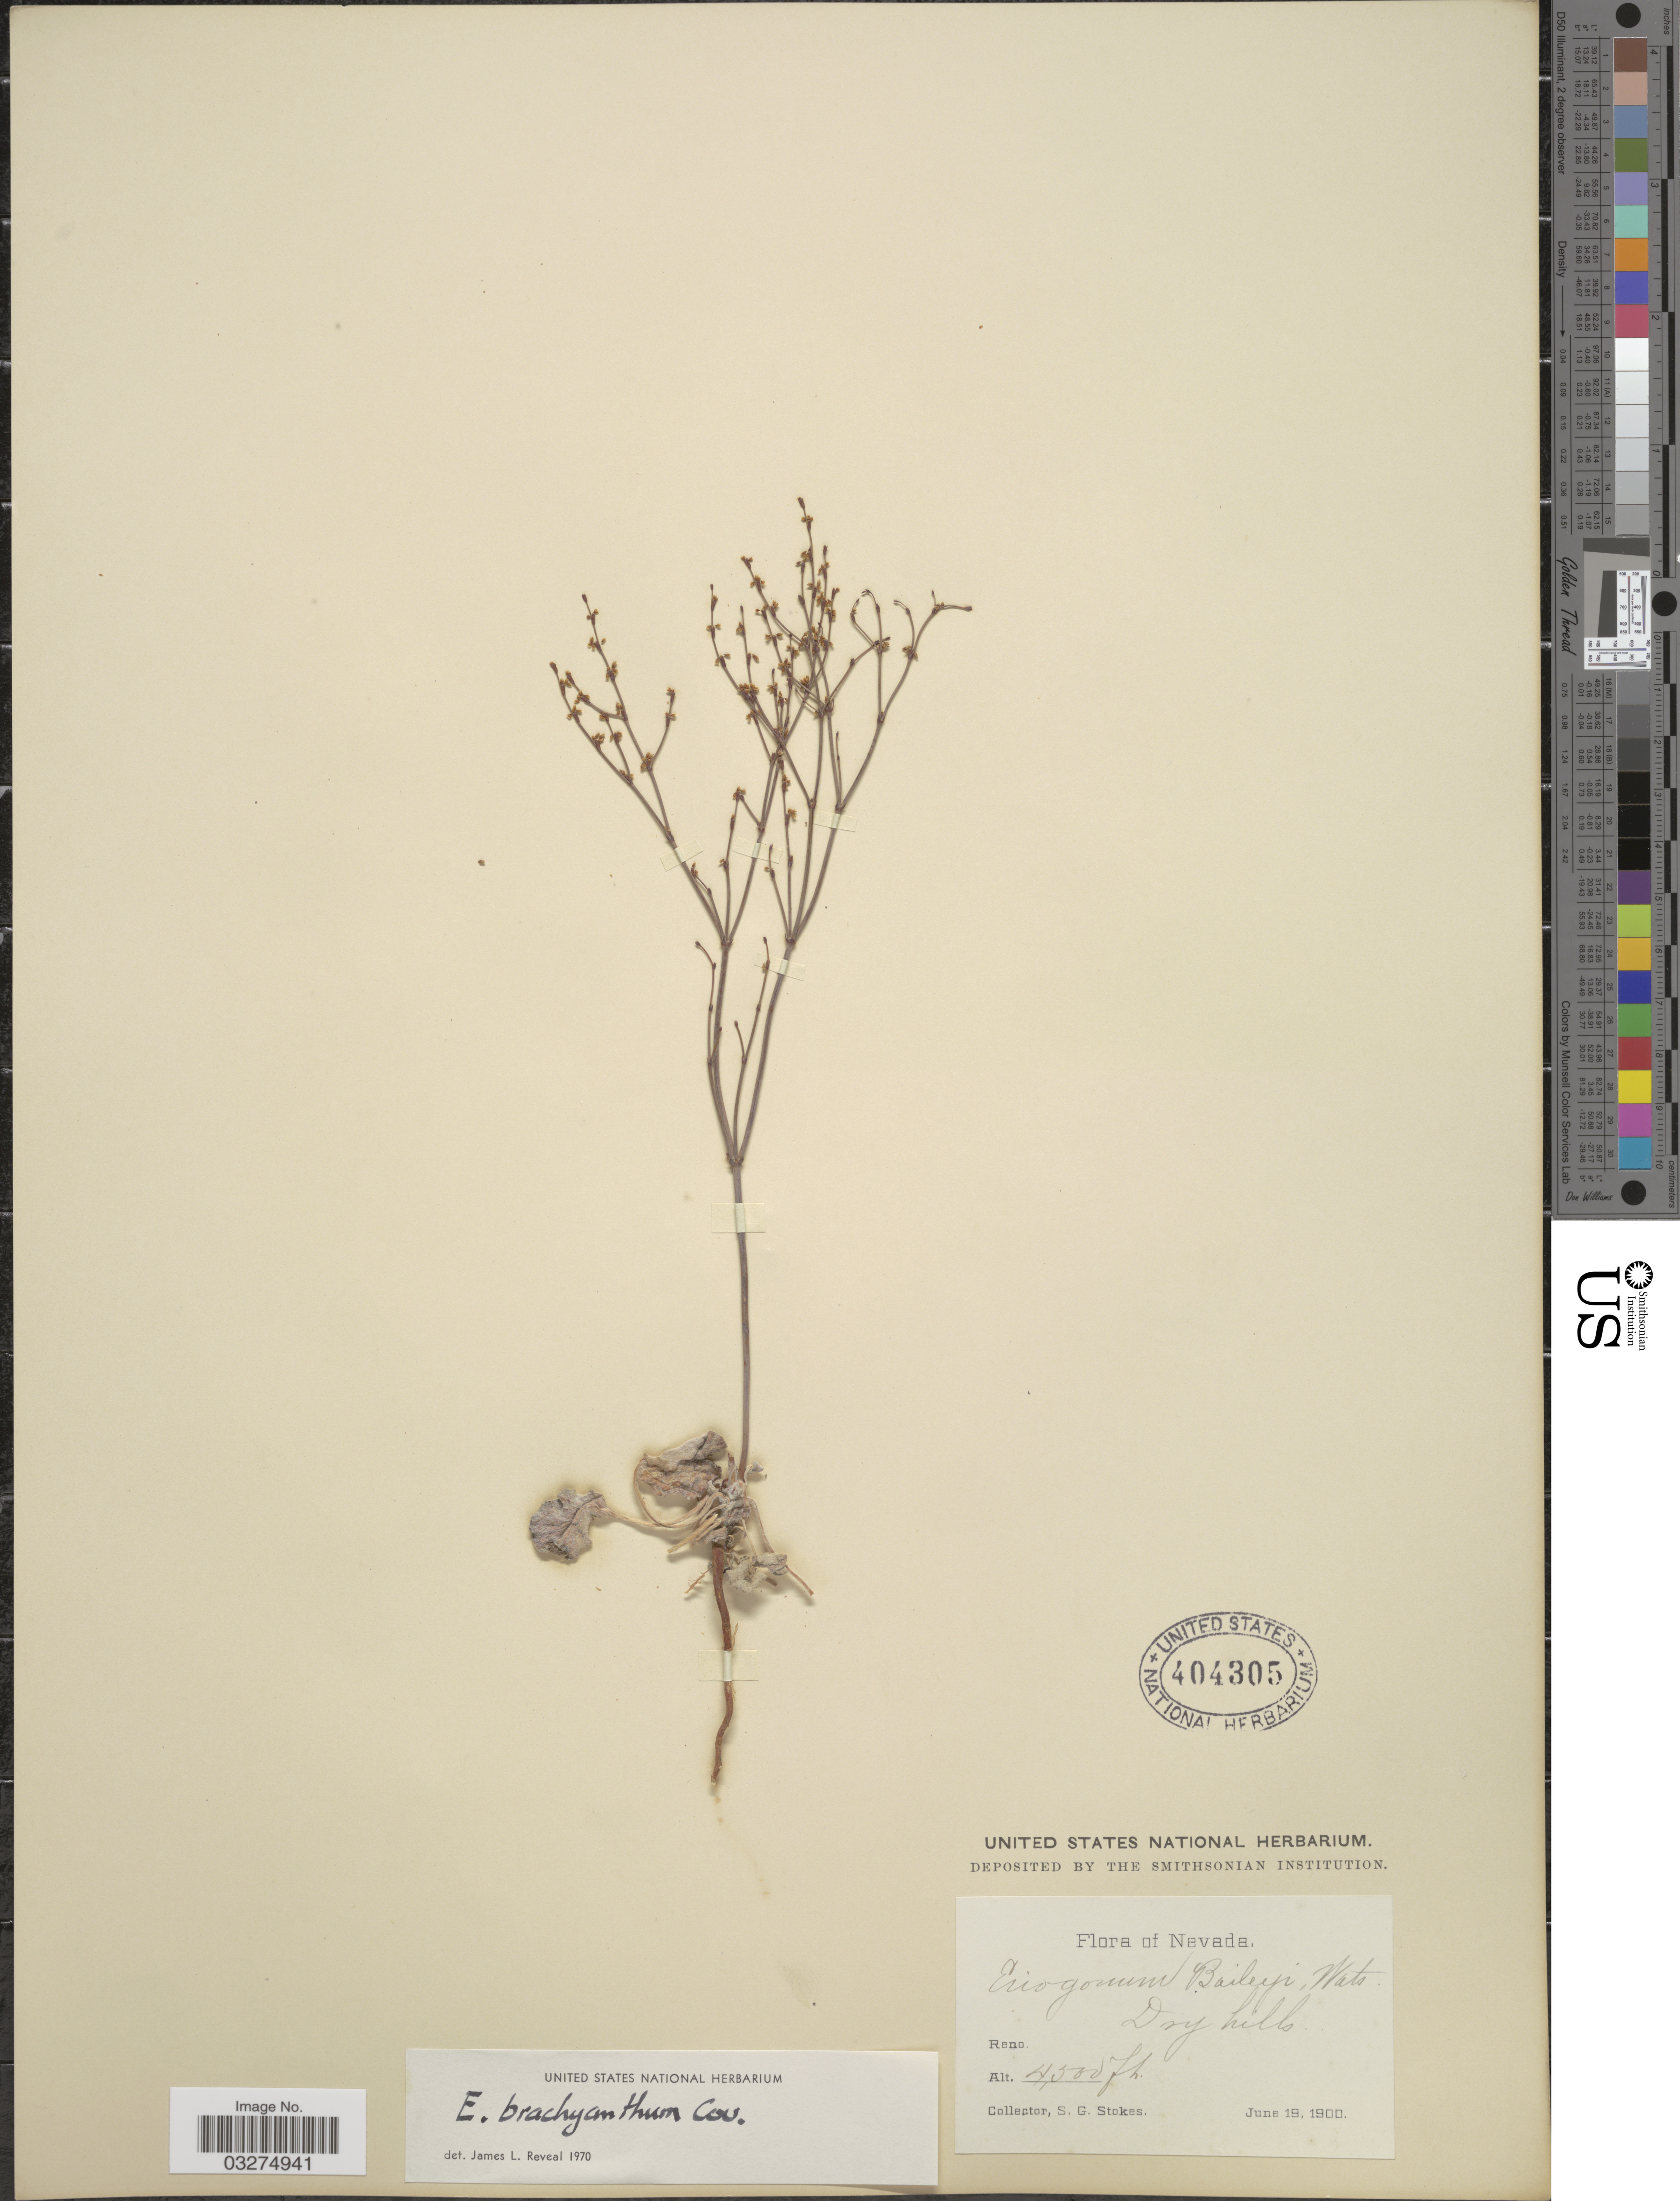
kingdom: Plantae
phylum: Tracheophyta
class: Magnoliopsida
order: Caryophyllales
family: Polygonaceae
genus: Eriogonum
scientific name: Eriogonum brachyanthum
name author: Coville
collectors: S. G. Stokes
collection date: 1900-06-19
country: United States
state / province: Nevada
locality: Reno.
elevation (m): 1372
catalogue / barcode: US 404305